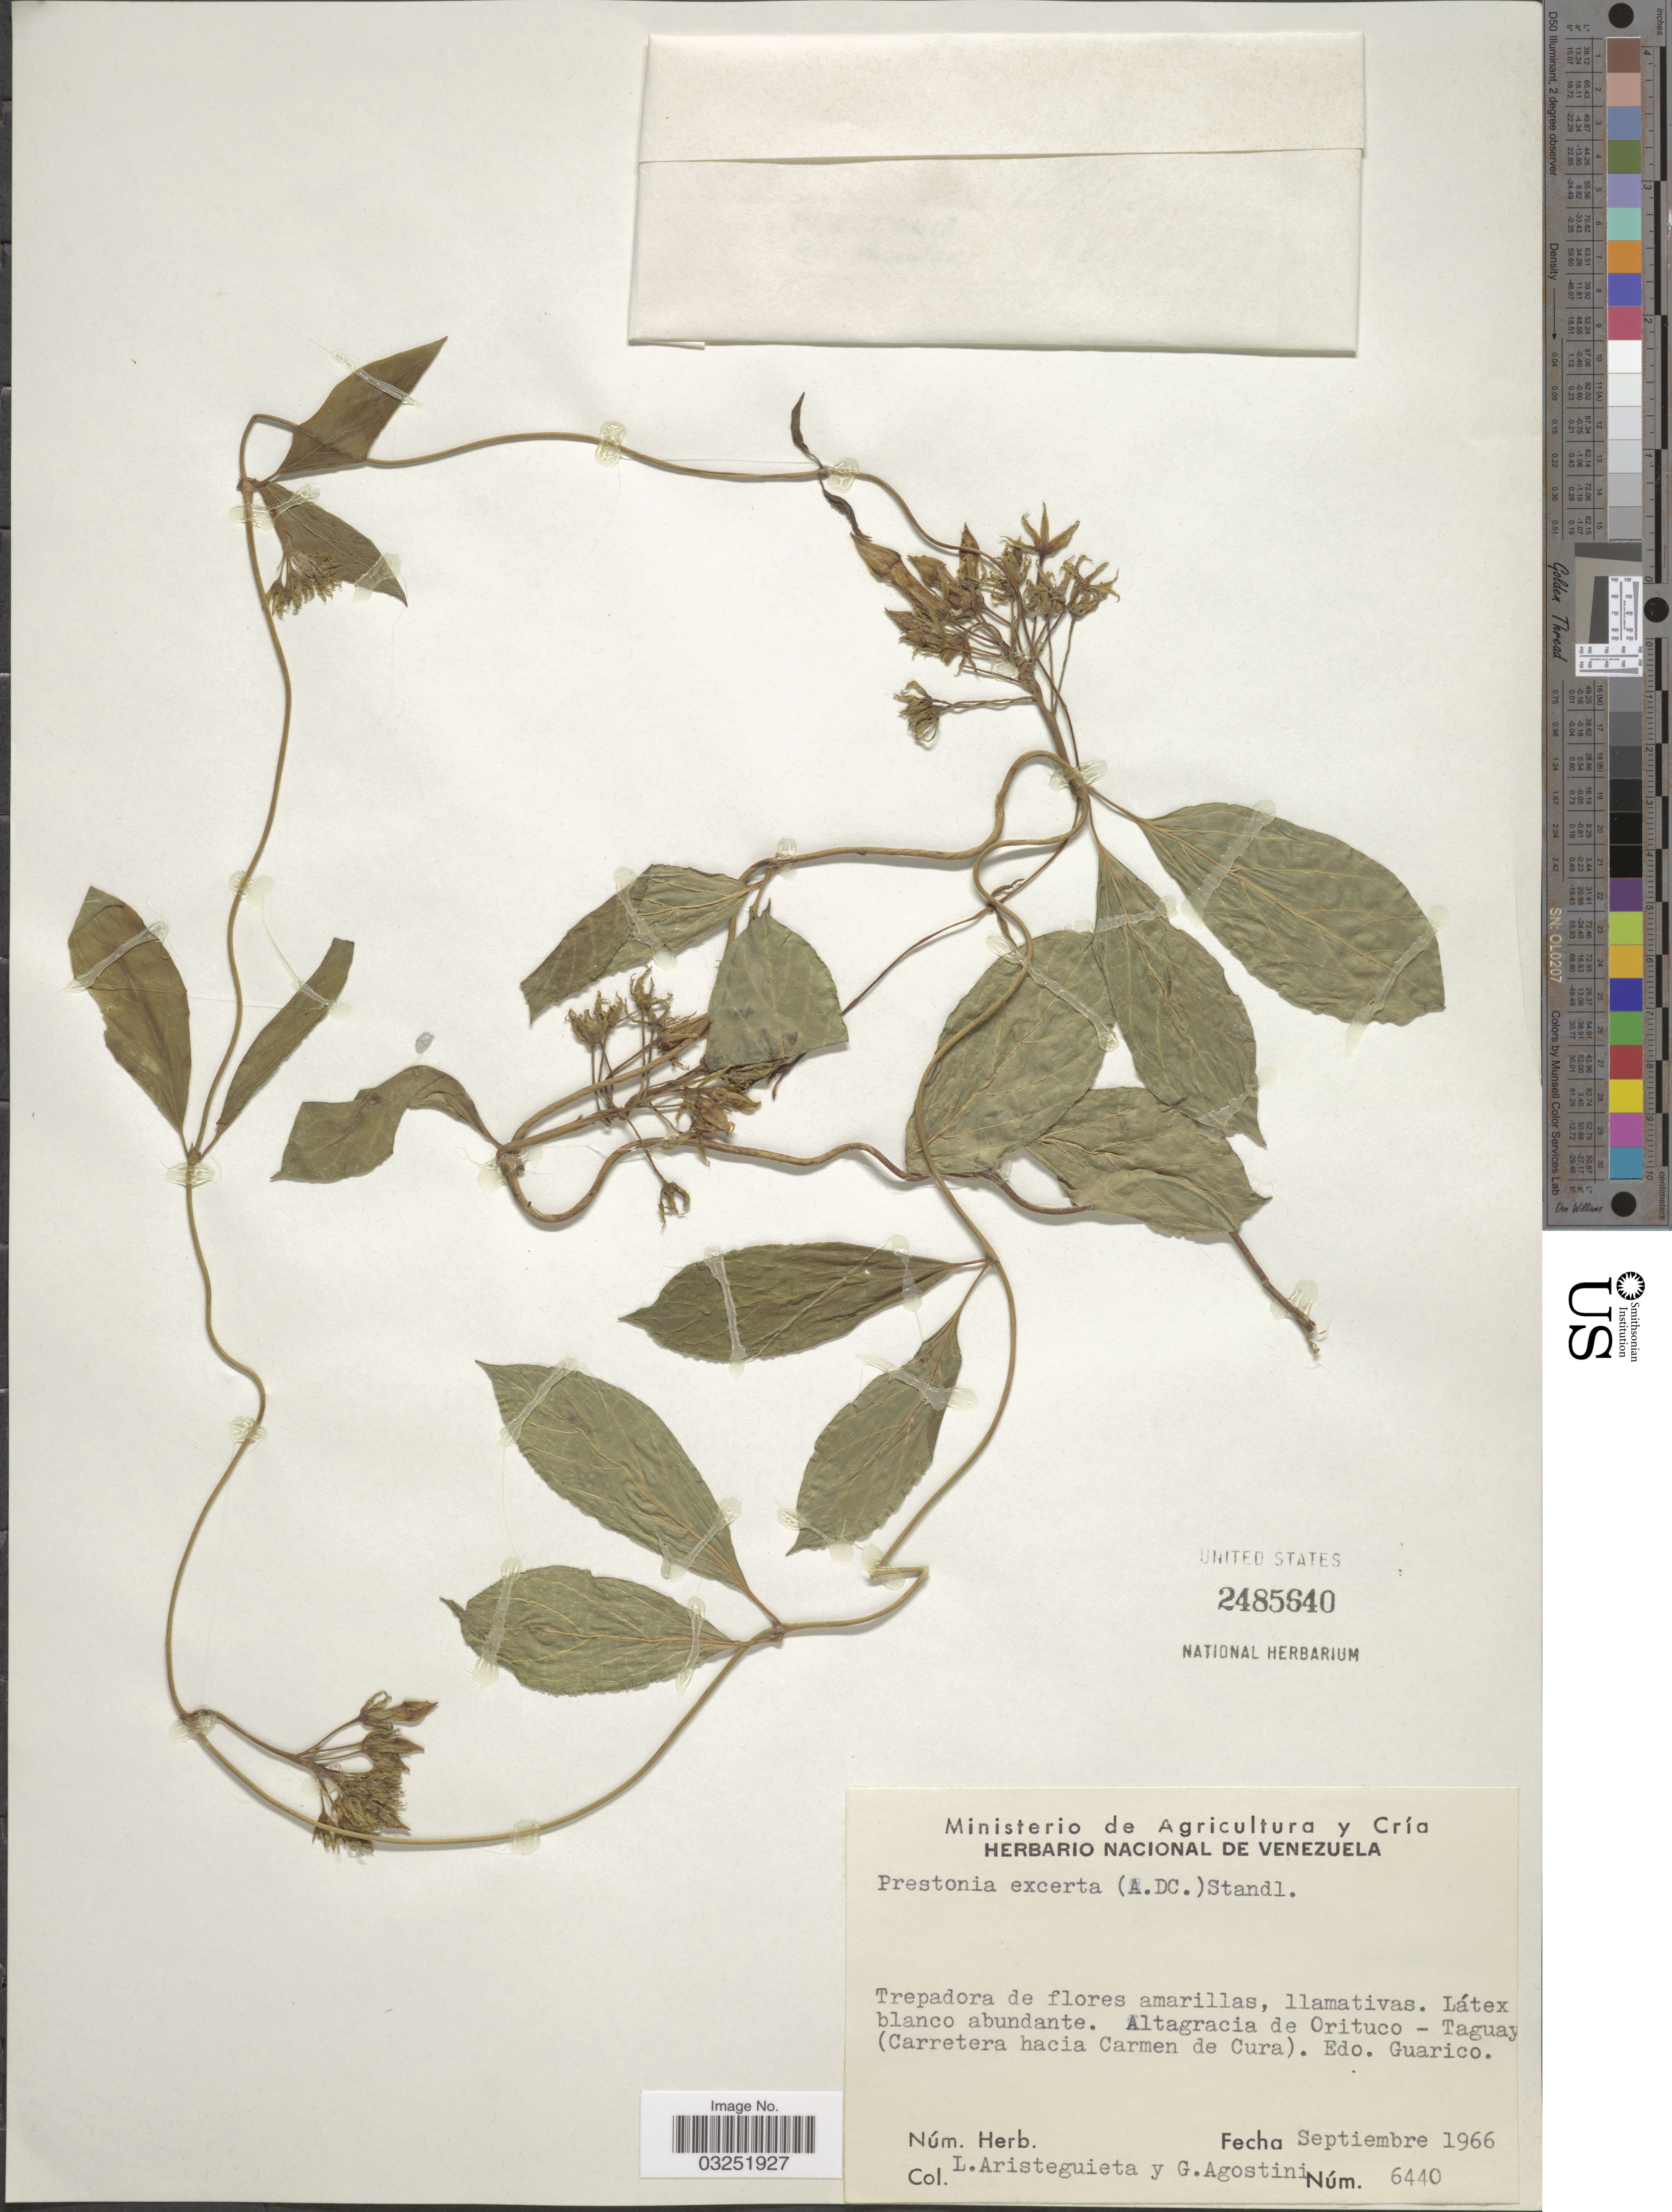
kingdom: Plantae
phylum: Tracheophyta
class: Magnoliopsida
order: Gentianales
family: Apocynaceae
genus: Prestonia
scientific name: Prestonia exserta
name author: (A. DC.) Standl.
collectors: L. Aristeguieta & G. Agostini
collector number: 6440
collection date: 1966-09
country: Venezuela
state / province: Guárico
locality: Altagracia de Orituco - Taguay (Carretera hacia Carmen de Cura).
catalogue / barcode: US 2485640